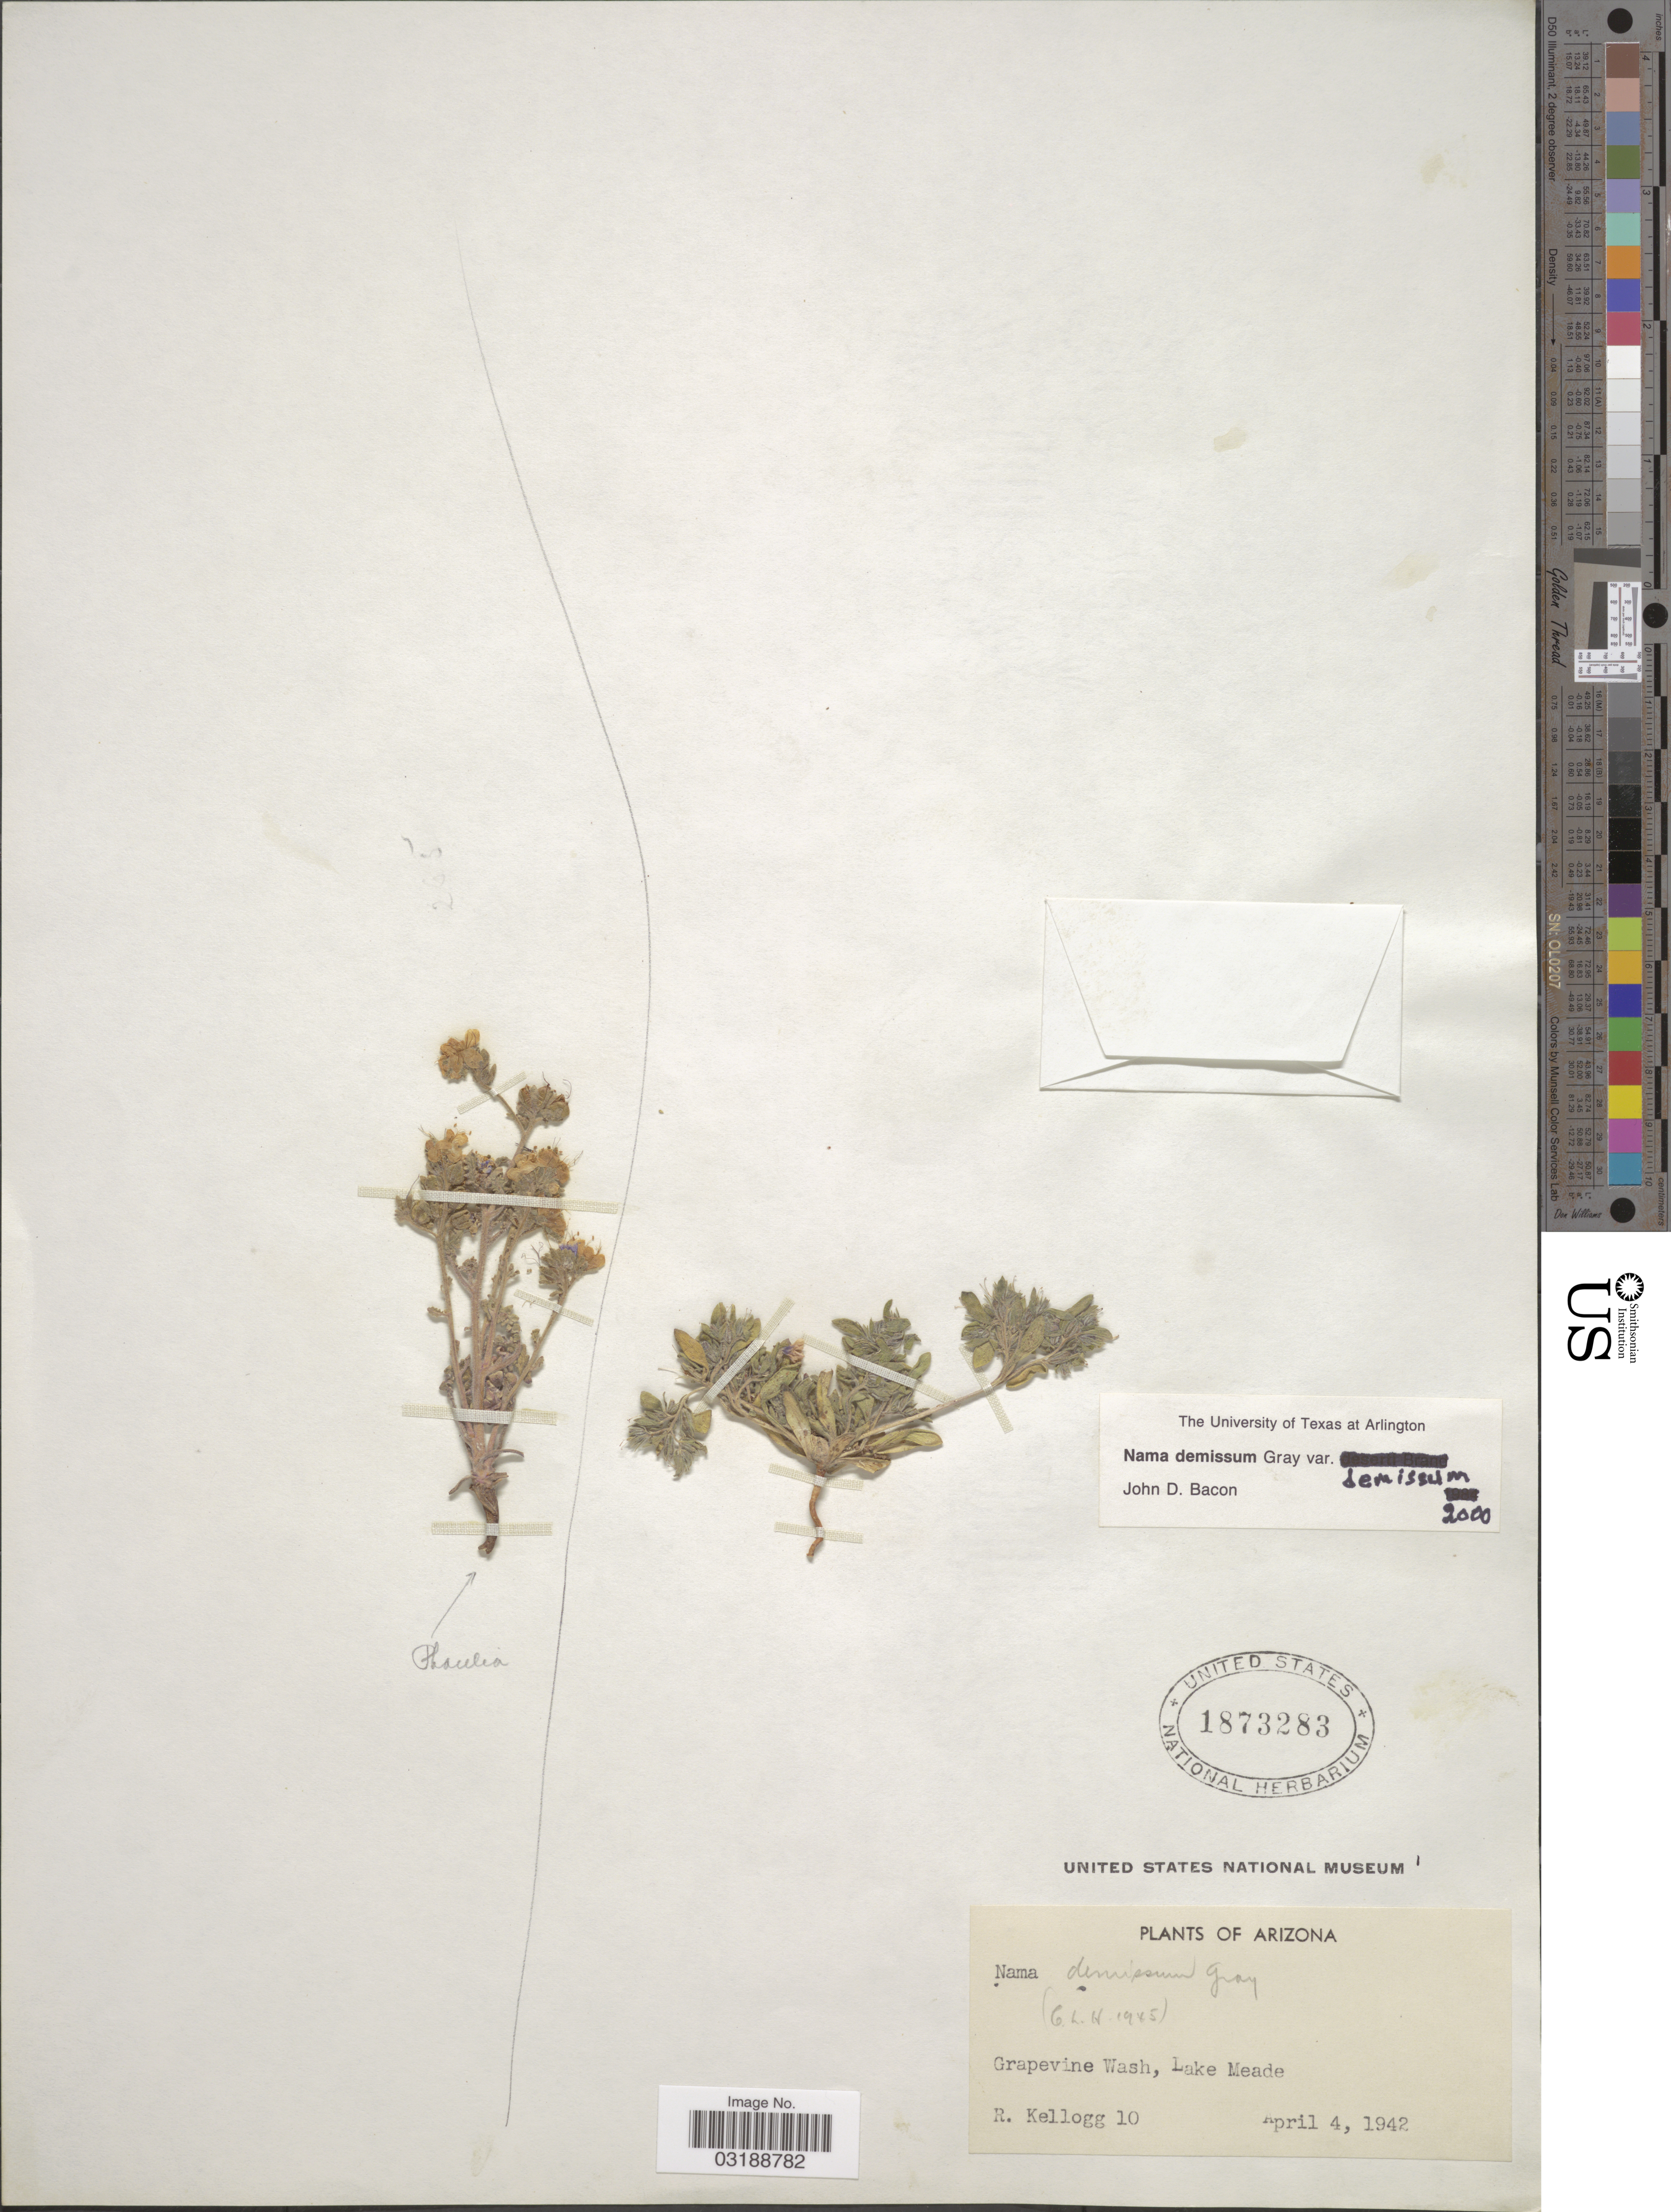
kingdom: Plantae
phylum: Tracheophyta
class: Magnoliopsida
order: Boraginales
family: Namaceae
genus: Nama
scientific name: Nama demissa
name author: A. Gray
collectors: R. Kellogg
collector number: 10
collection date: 1942-04-04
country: United States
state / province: Arizona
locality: Grapevine Wash, Lake Meade.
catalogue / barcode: US 1873283